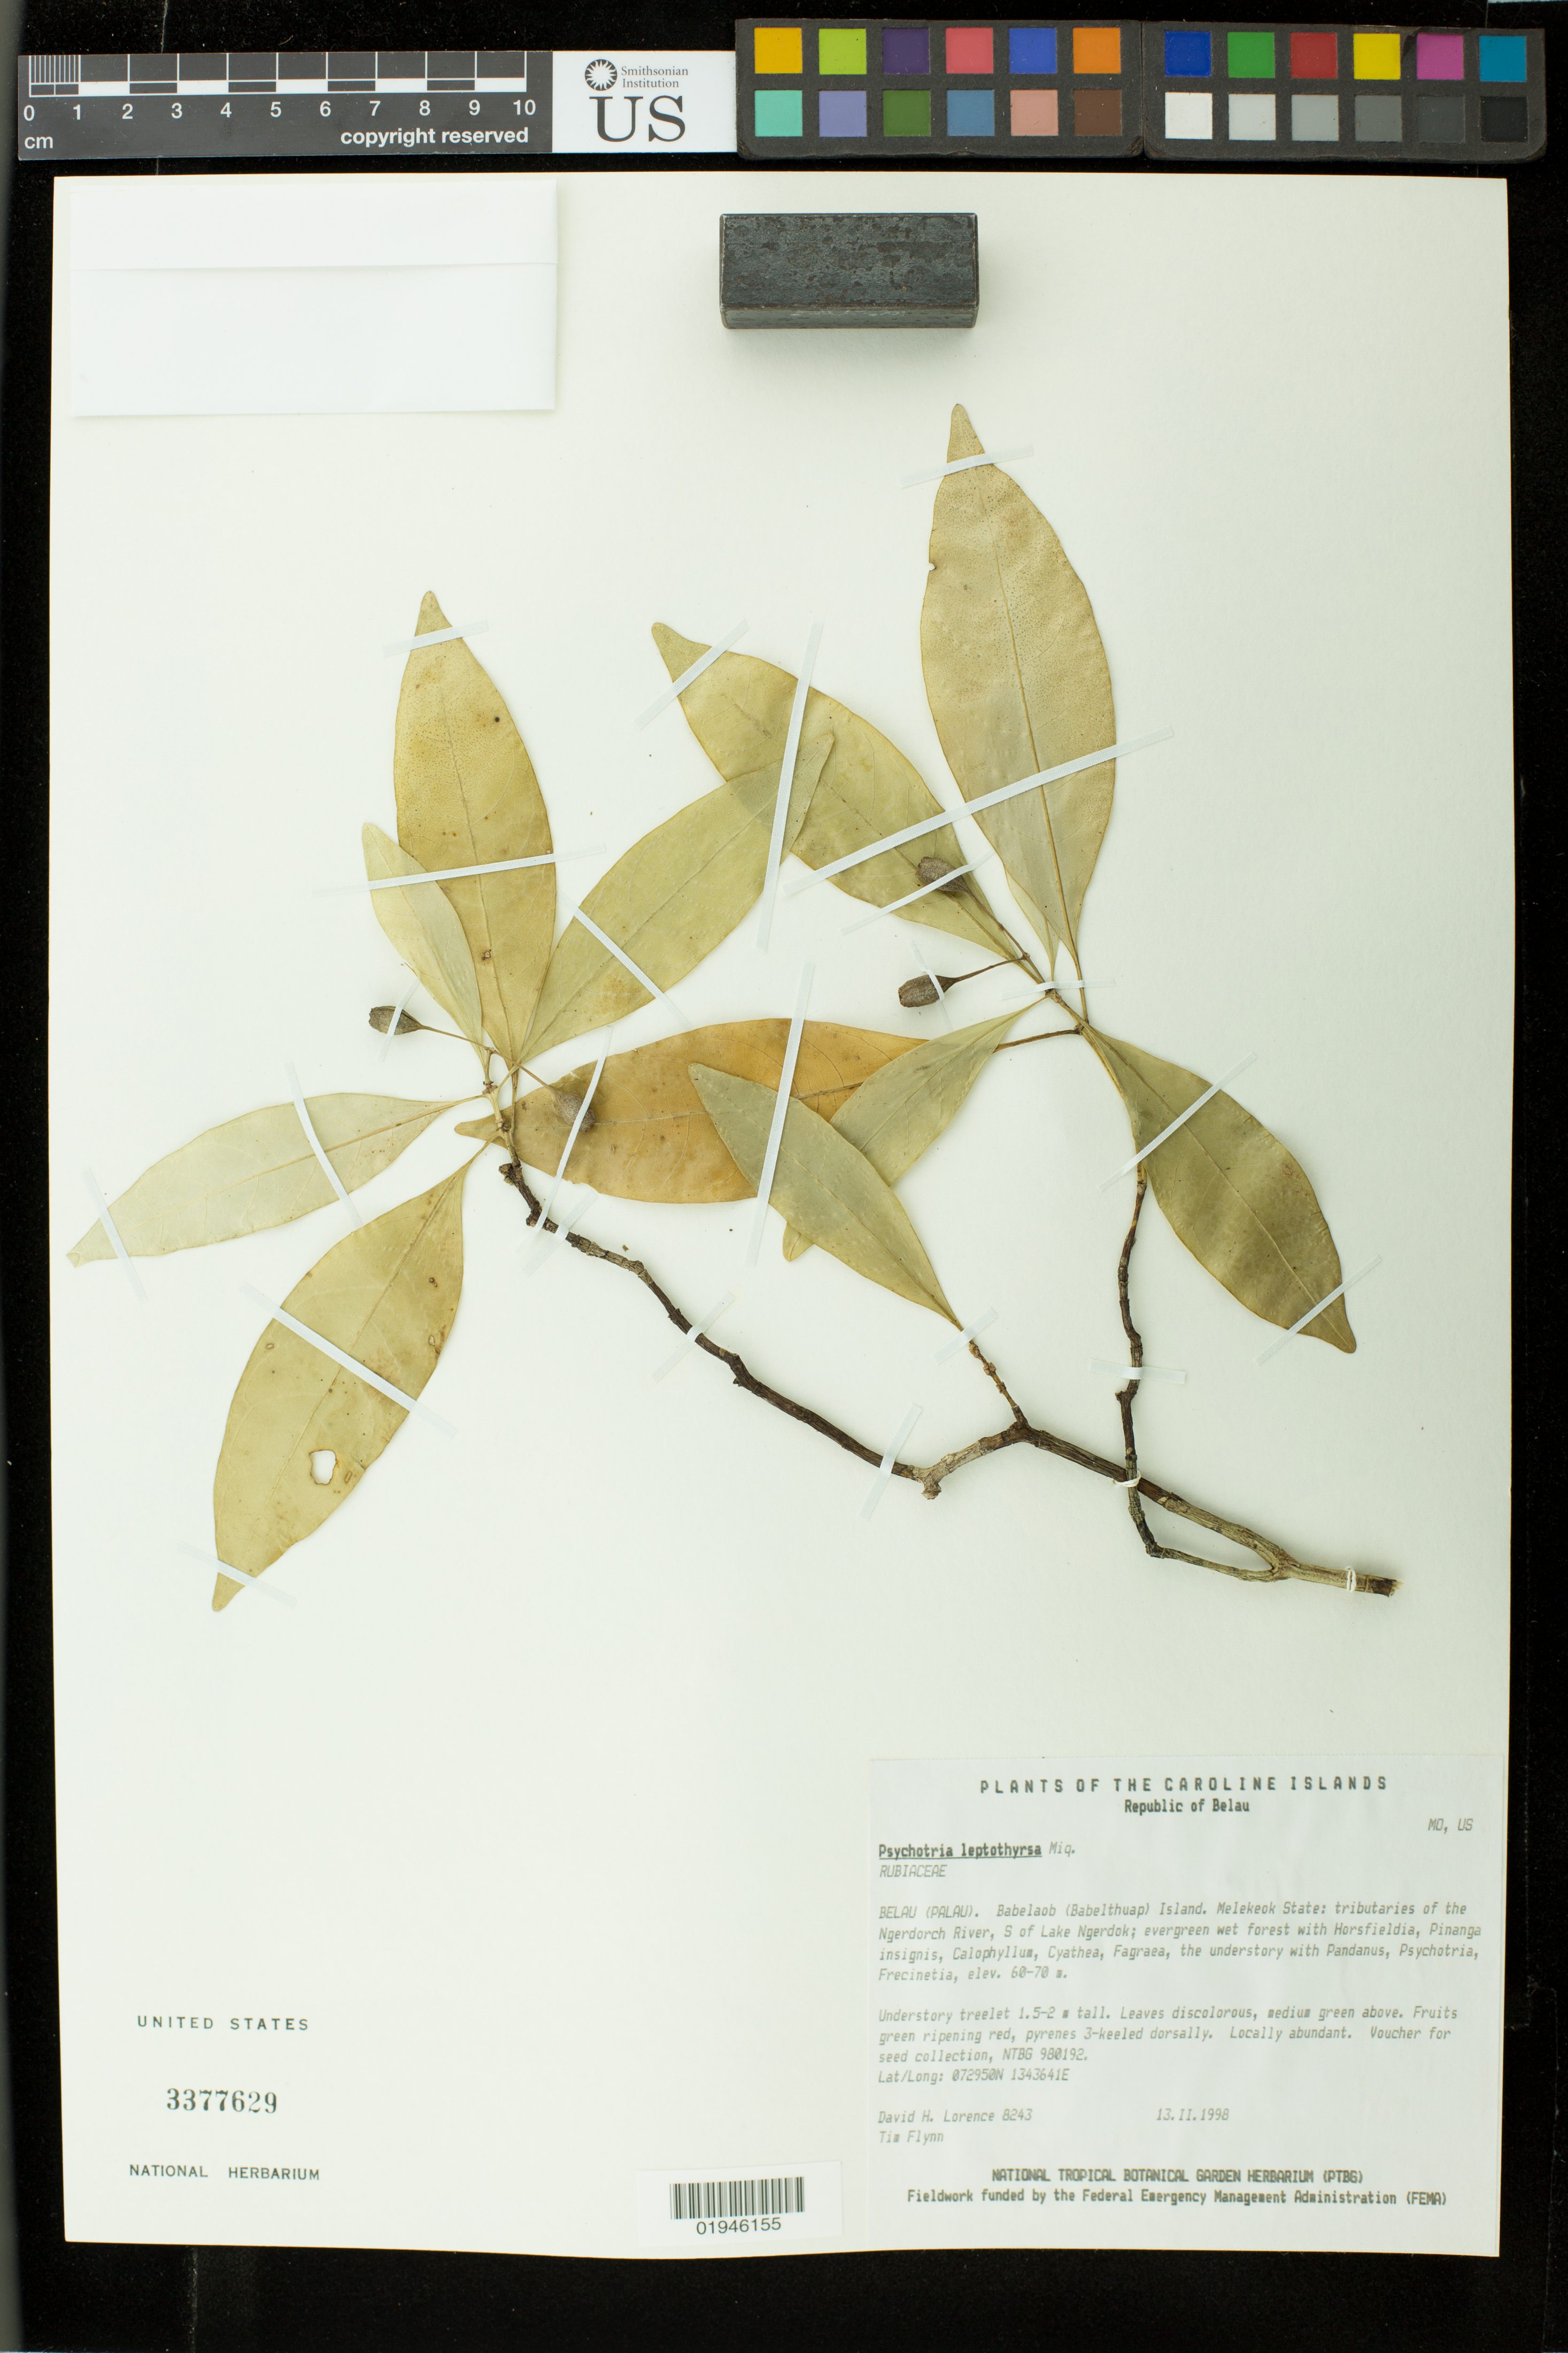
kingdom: Plantae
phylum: Tracheophyta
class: Magnoliopsida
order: Gentianales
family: Rubiaceae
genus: Psychotria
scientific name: Psychotria leptothyrsa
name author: Miq.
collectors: D. Lorence & T. W. Flynn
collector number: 8243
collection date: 1998-02-13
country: Palau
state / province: Melekeok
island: Babeldaob [Babelthuap]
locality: Tributaries of the Ngerdorch River, S of Lake Ngerdok.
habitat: Evergree wet forest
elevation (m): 60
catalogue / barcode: US 3377629